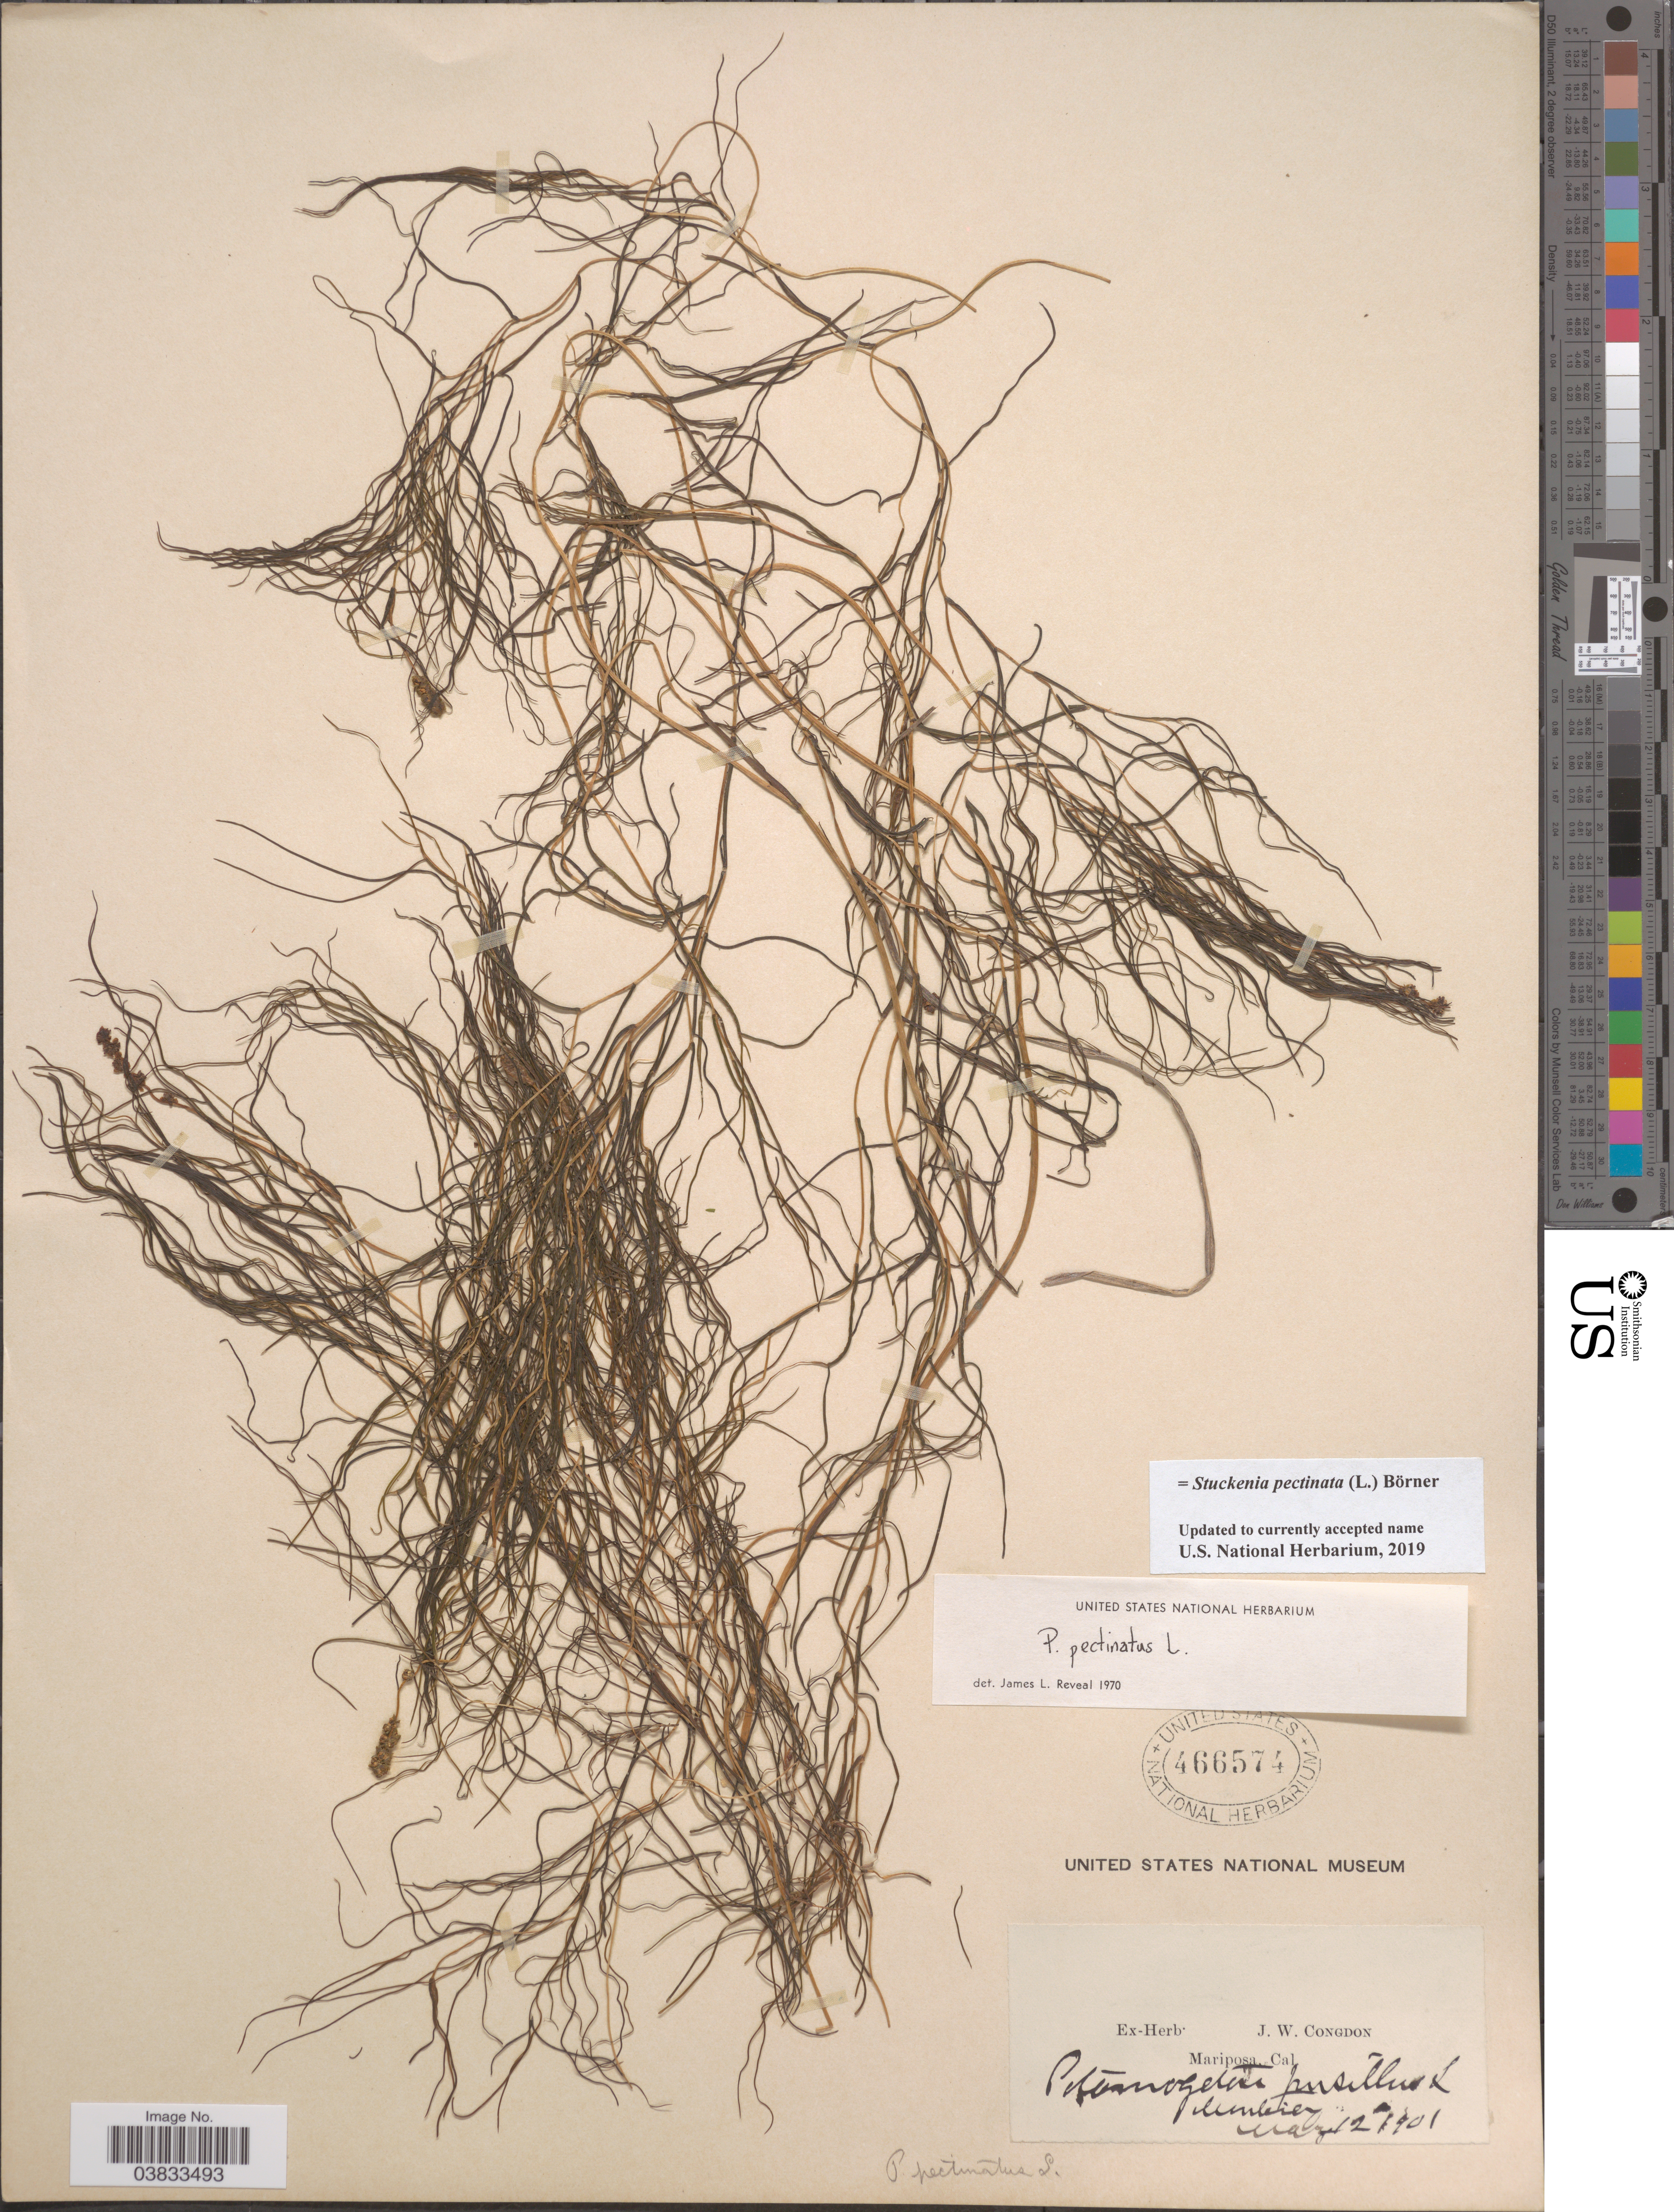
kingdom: Plantae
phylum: Tracheophyta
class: Liliopsida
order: Alismatales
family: Potamogetonaceae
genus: Stuckenia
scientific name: Stuckenia pectinata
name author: (L.) Börner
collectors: ex herb. J. W. Congdon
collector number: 627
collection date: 1901-05-12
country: United States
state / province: California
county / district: Mariposa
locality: Mariposa.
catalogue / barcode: US 466574